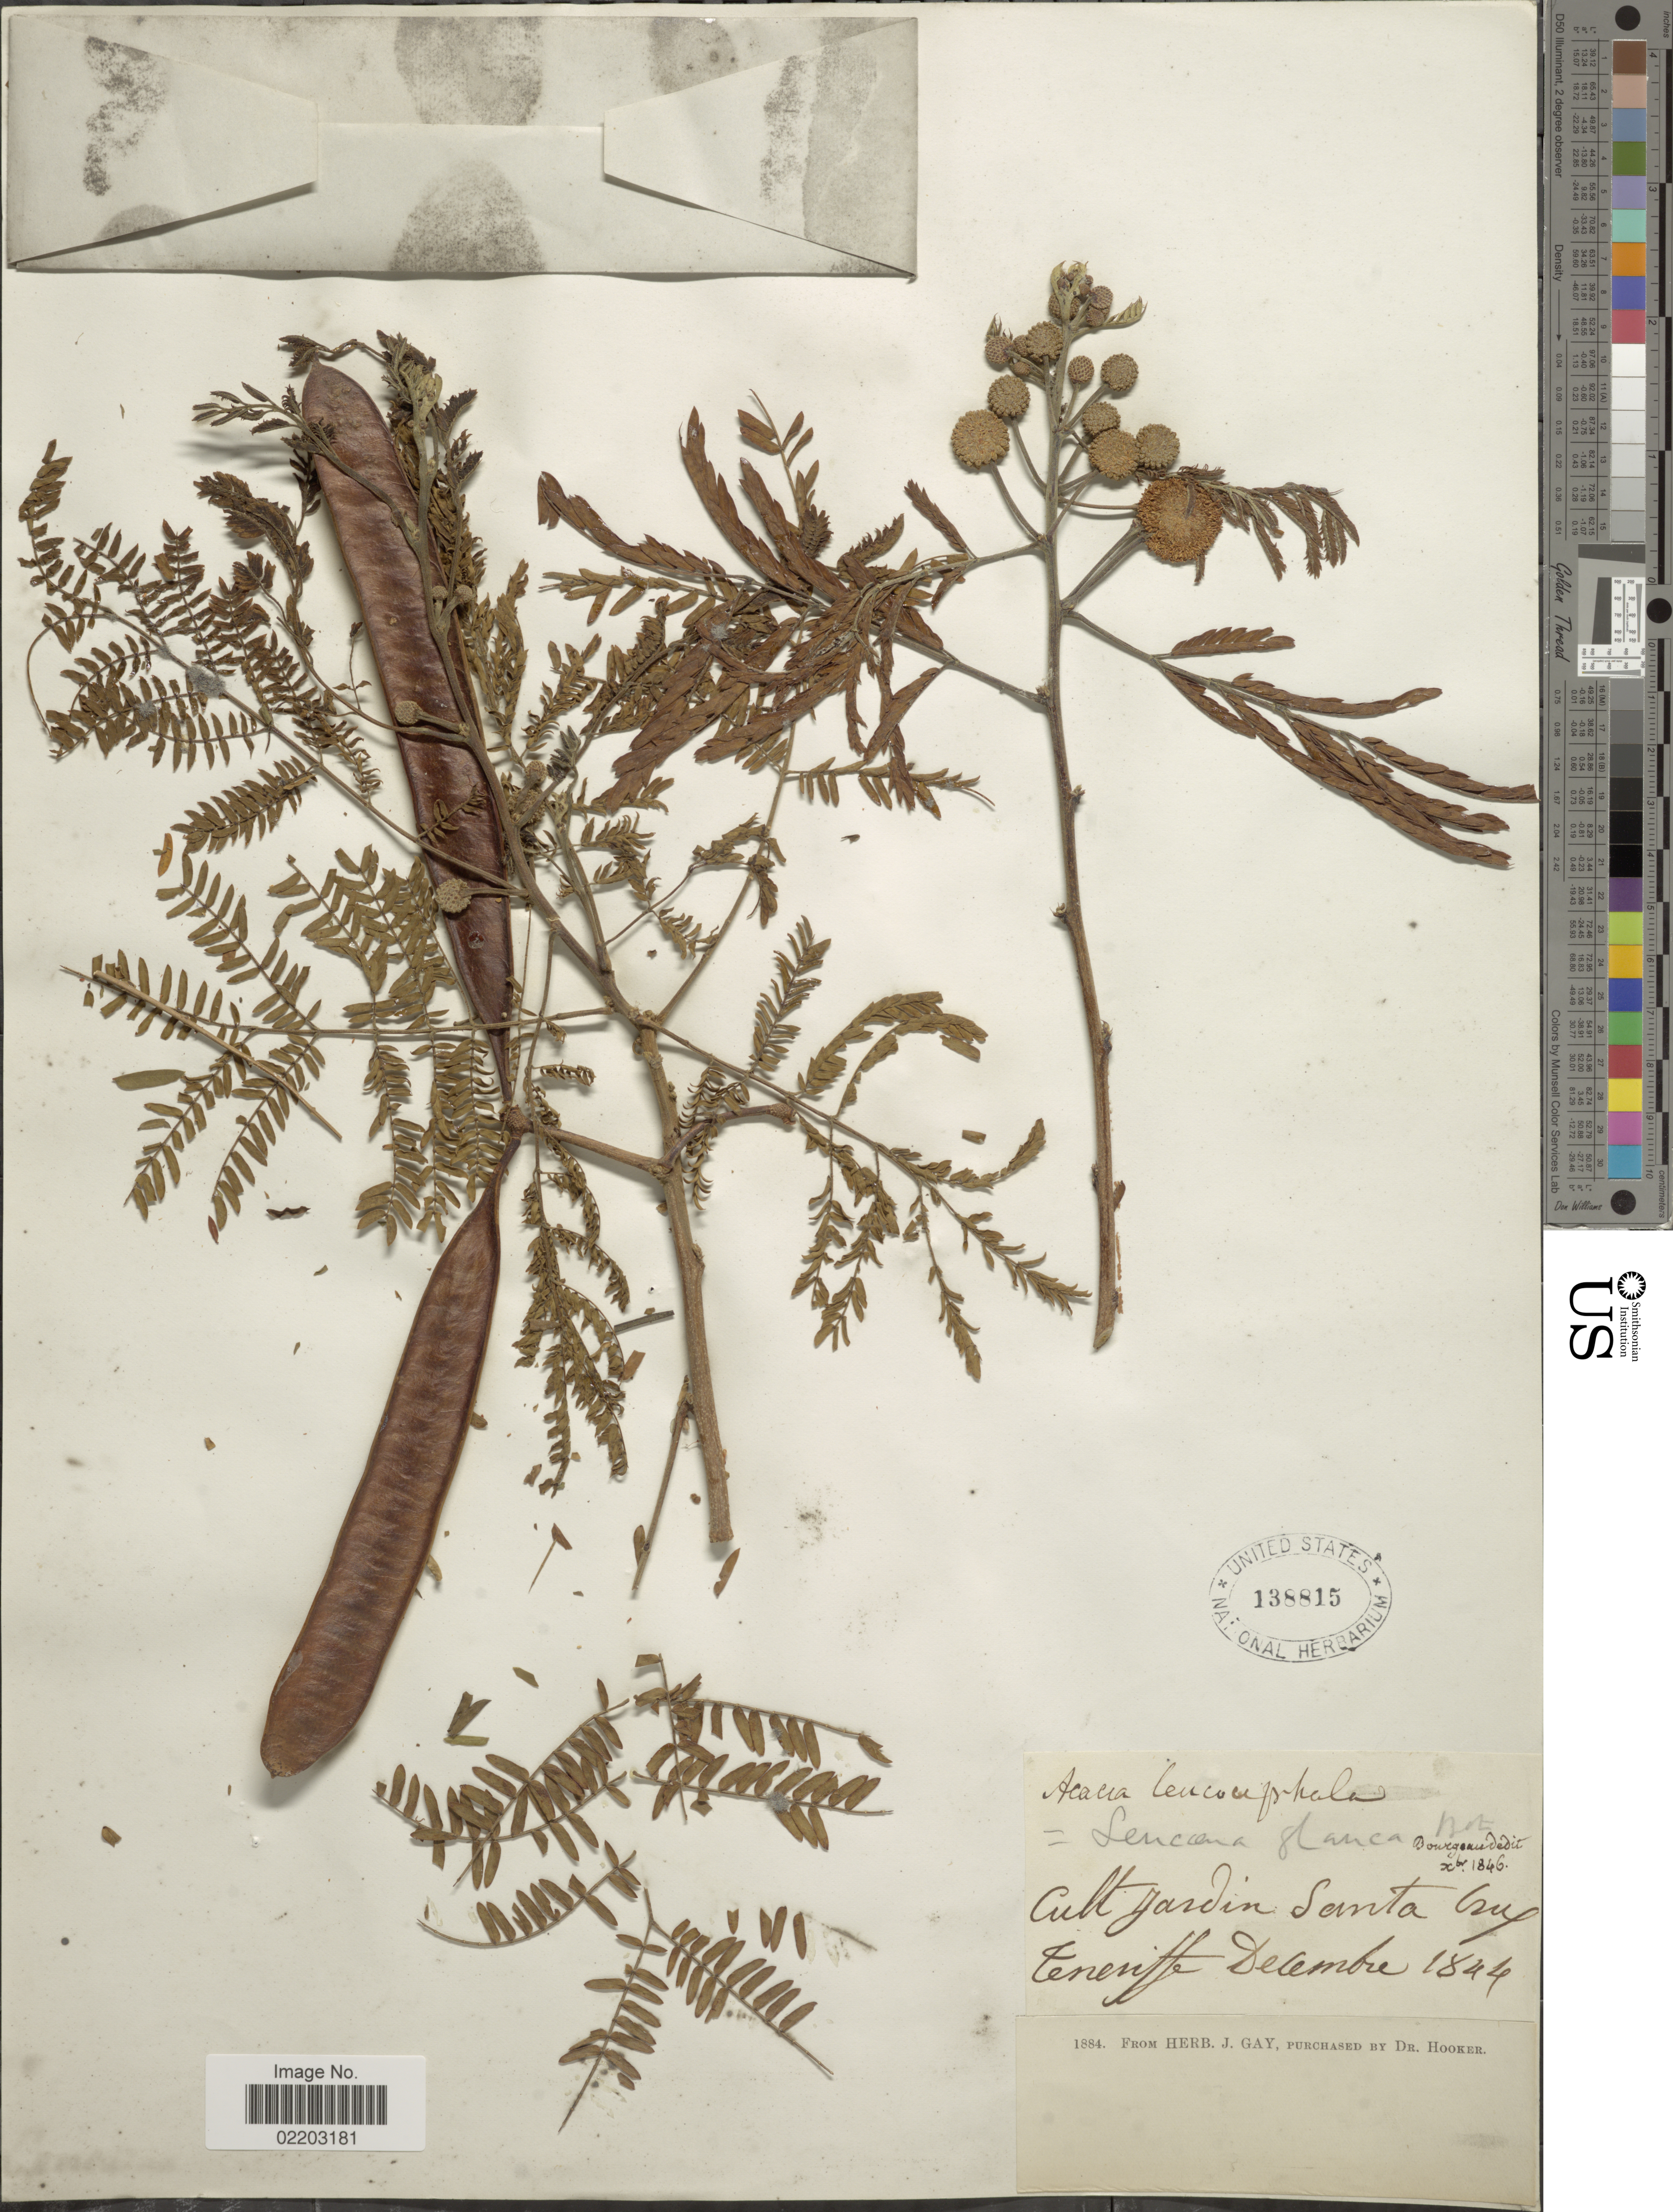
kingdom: Plantae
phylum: Tracheophyta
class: Magnoliopsida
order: Fabales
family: Fabaceae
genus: Leucaena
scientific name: Leucaena leucocephala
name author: (Lam.) de Wit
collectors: ex herb. J. Gay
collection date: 1844-12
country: Spain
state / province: Canarias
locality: Cult Jardin Santa Cruz Tenerife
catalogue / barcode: US 138815